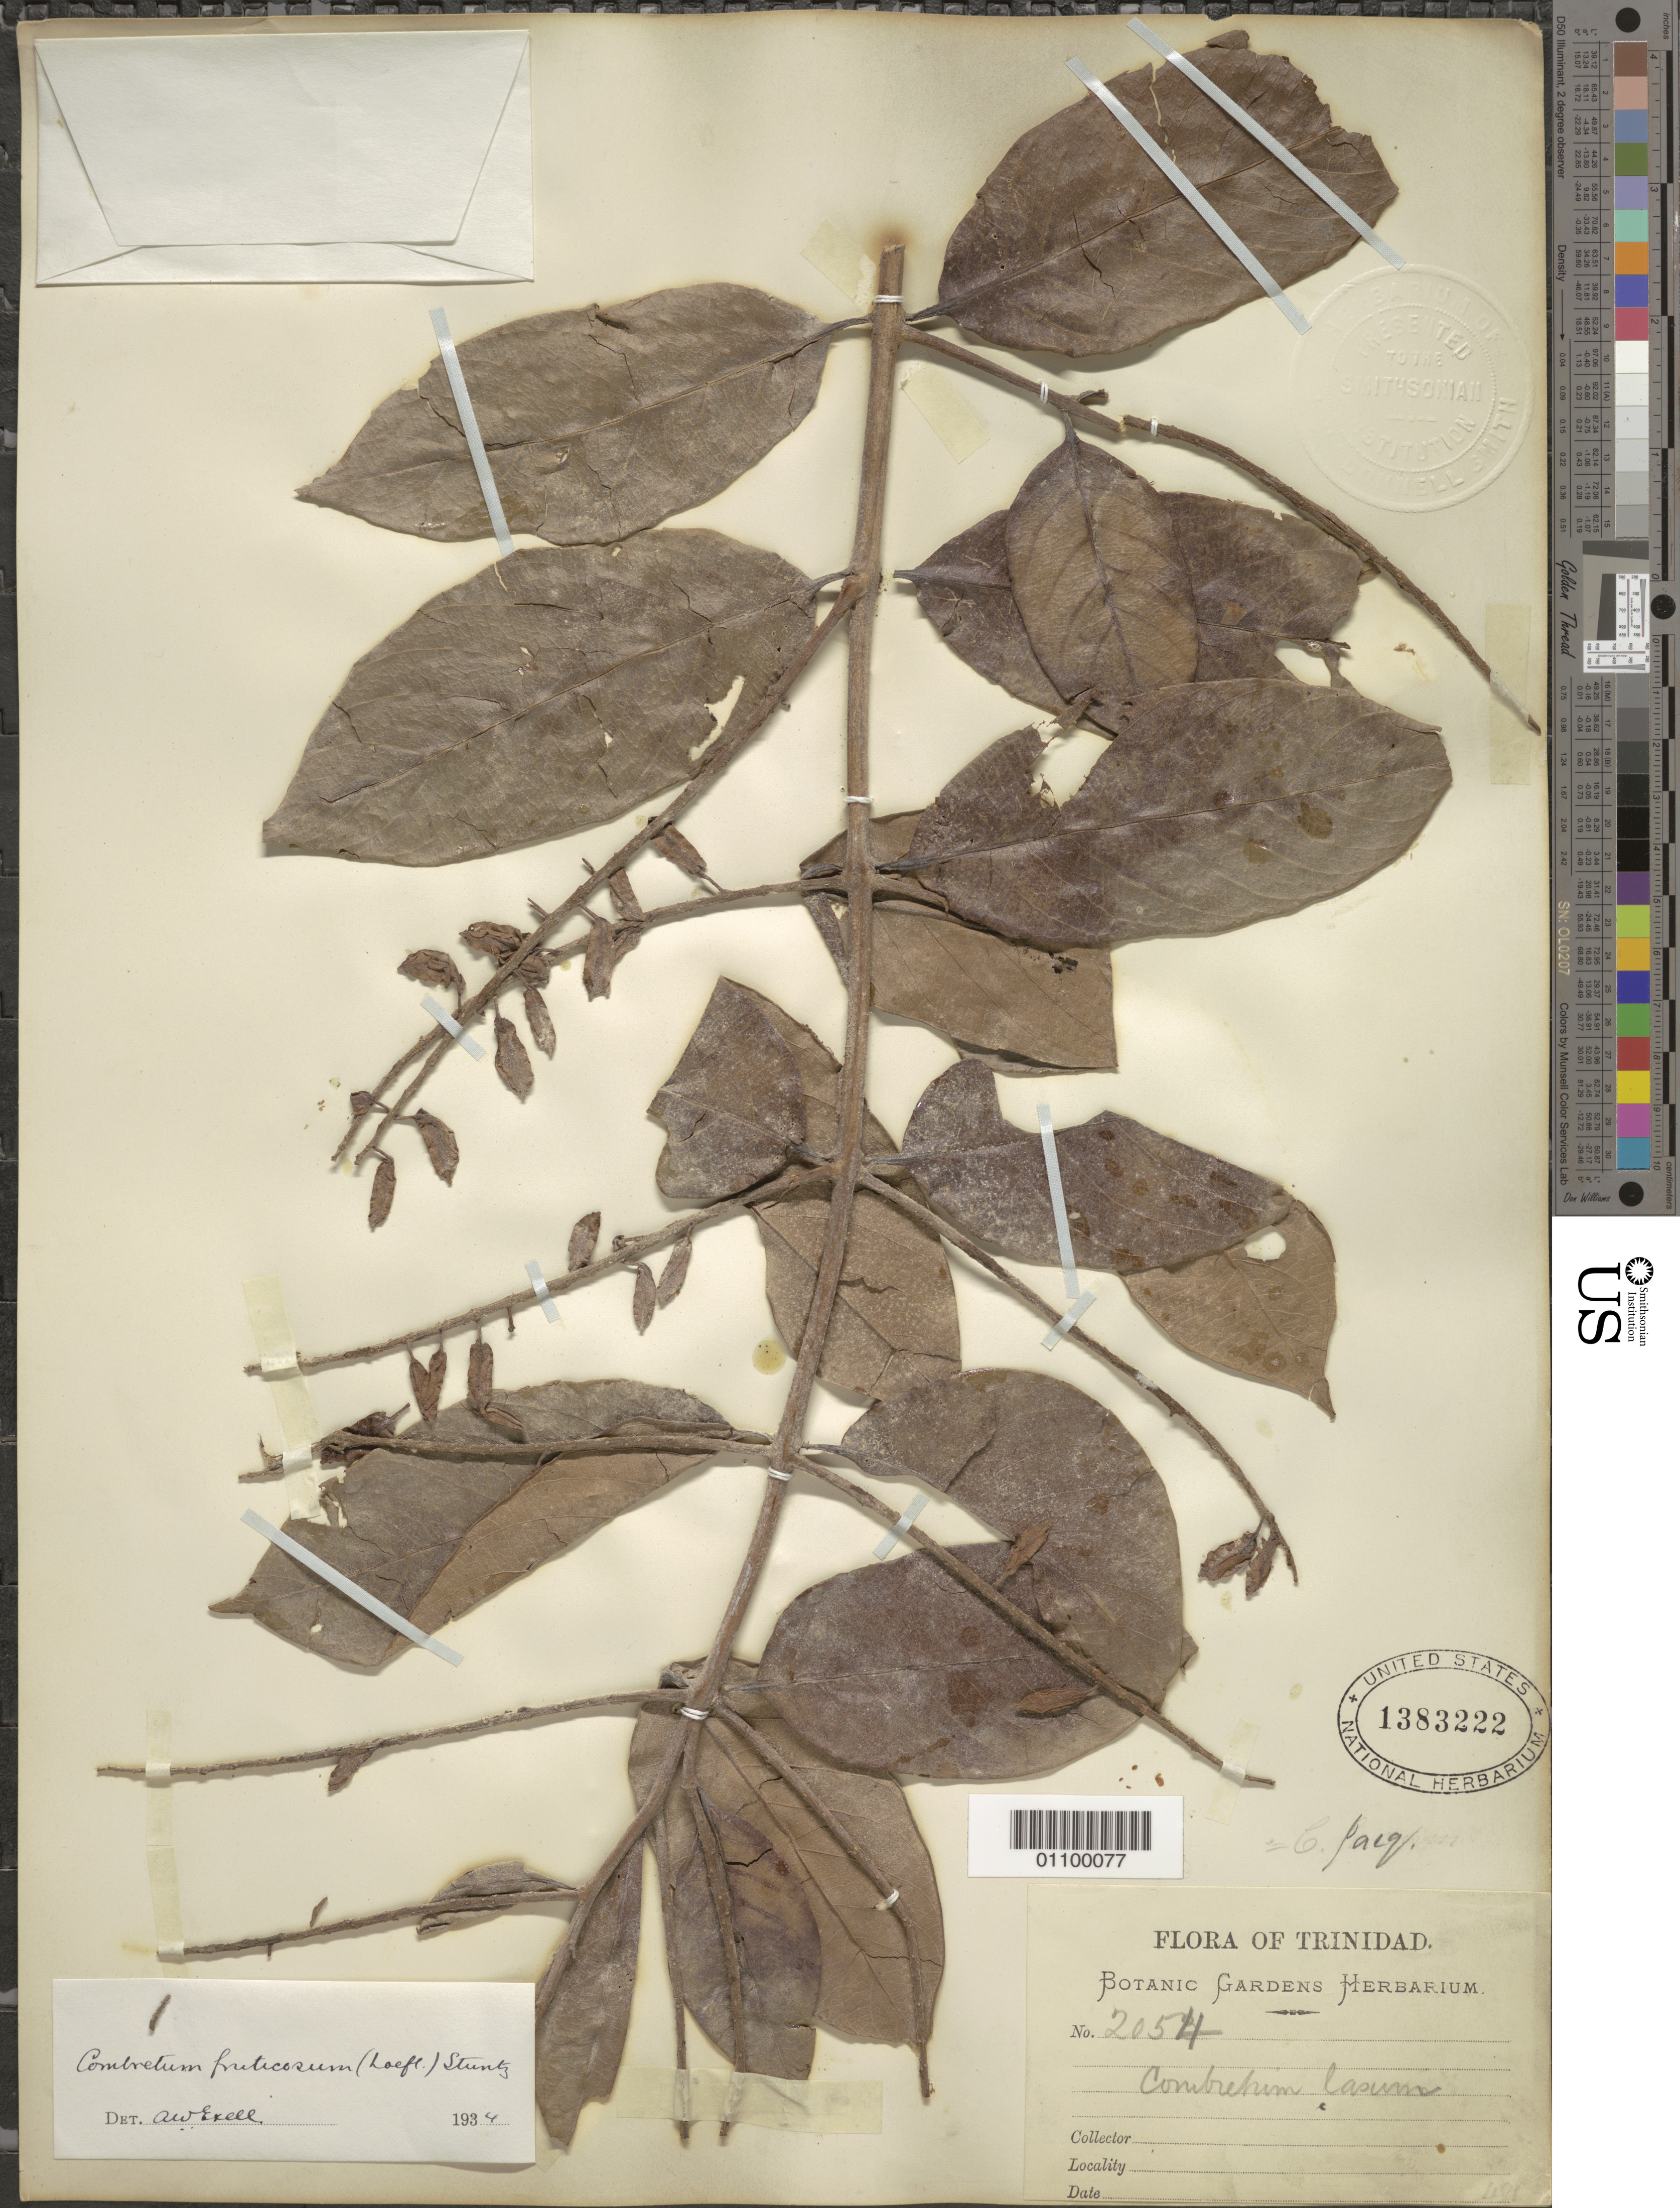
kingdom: Plantae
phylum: Tracheophyta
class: Magnoliopsida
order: Myrtales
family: Combretaceae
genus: Combretum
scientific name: Combretum fruticosum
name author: (Loefl.) Stuntz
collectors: Botanic Gardens Herbarium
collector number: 2054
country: Trinidad and Tobago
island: Trinidad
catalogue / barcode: US 1383222